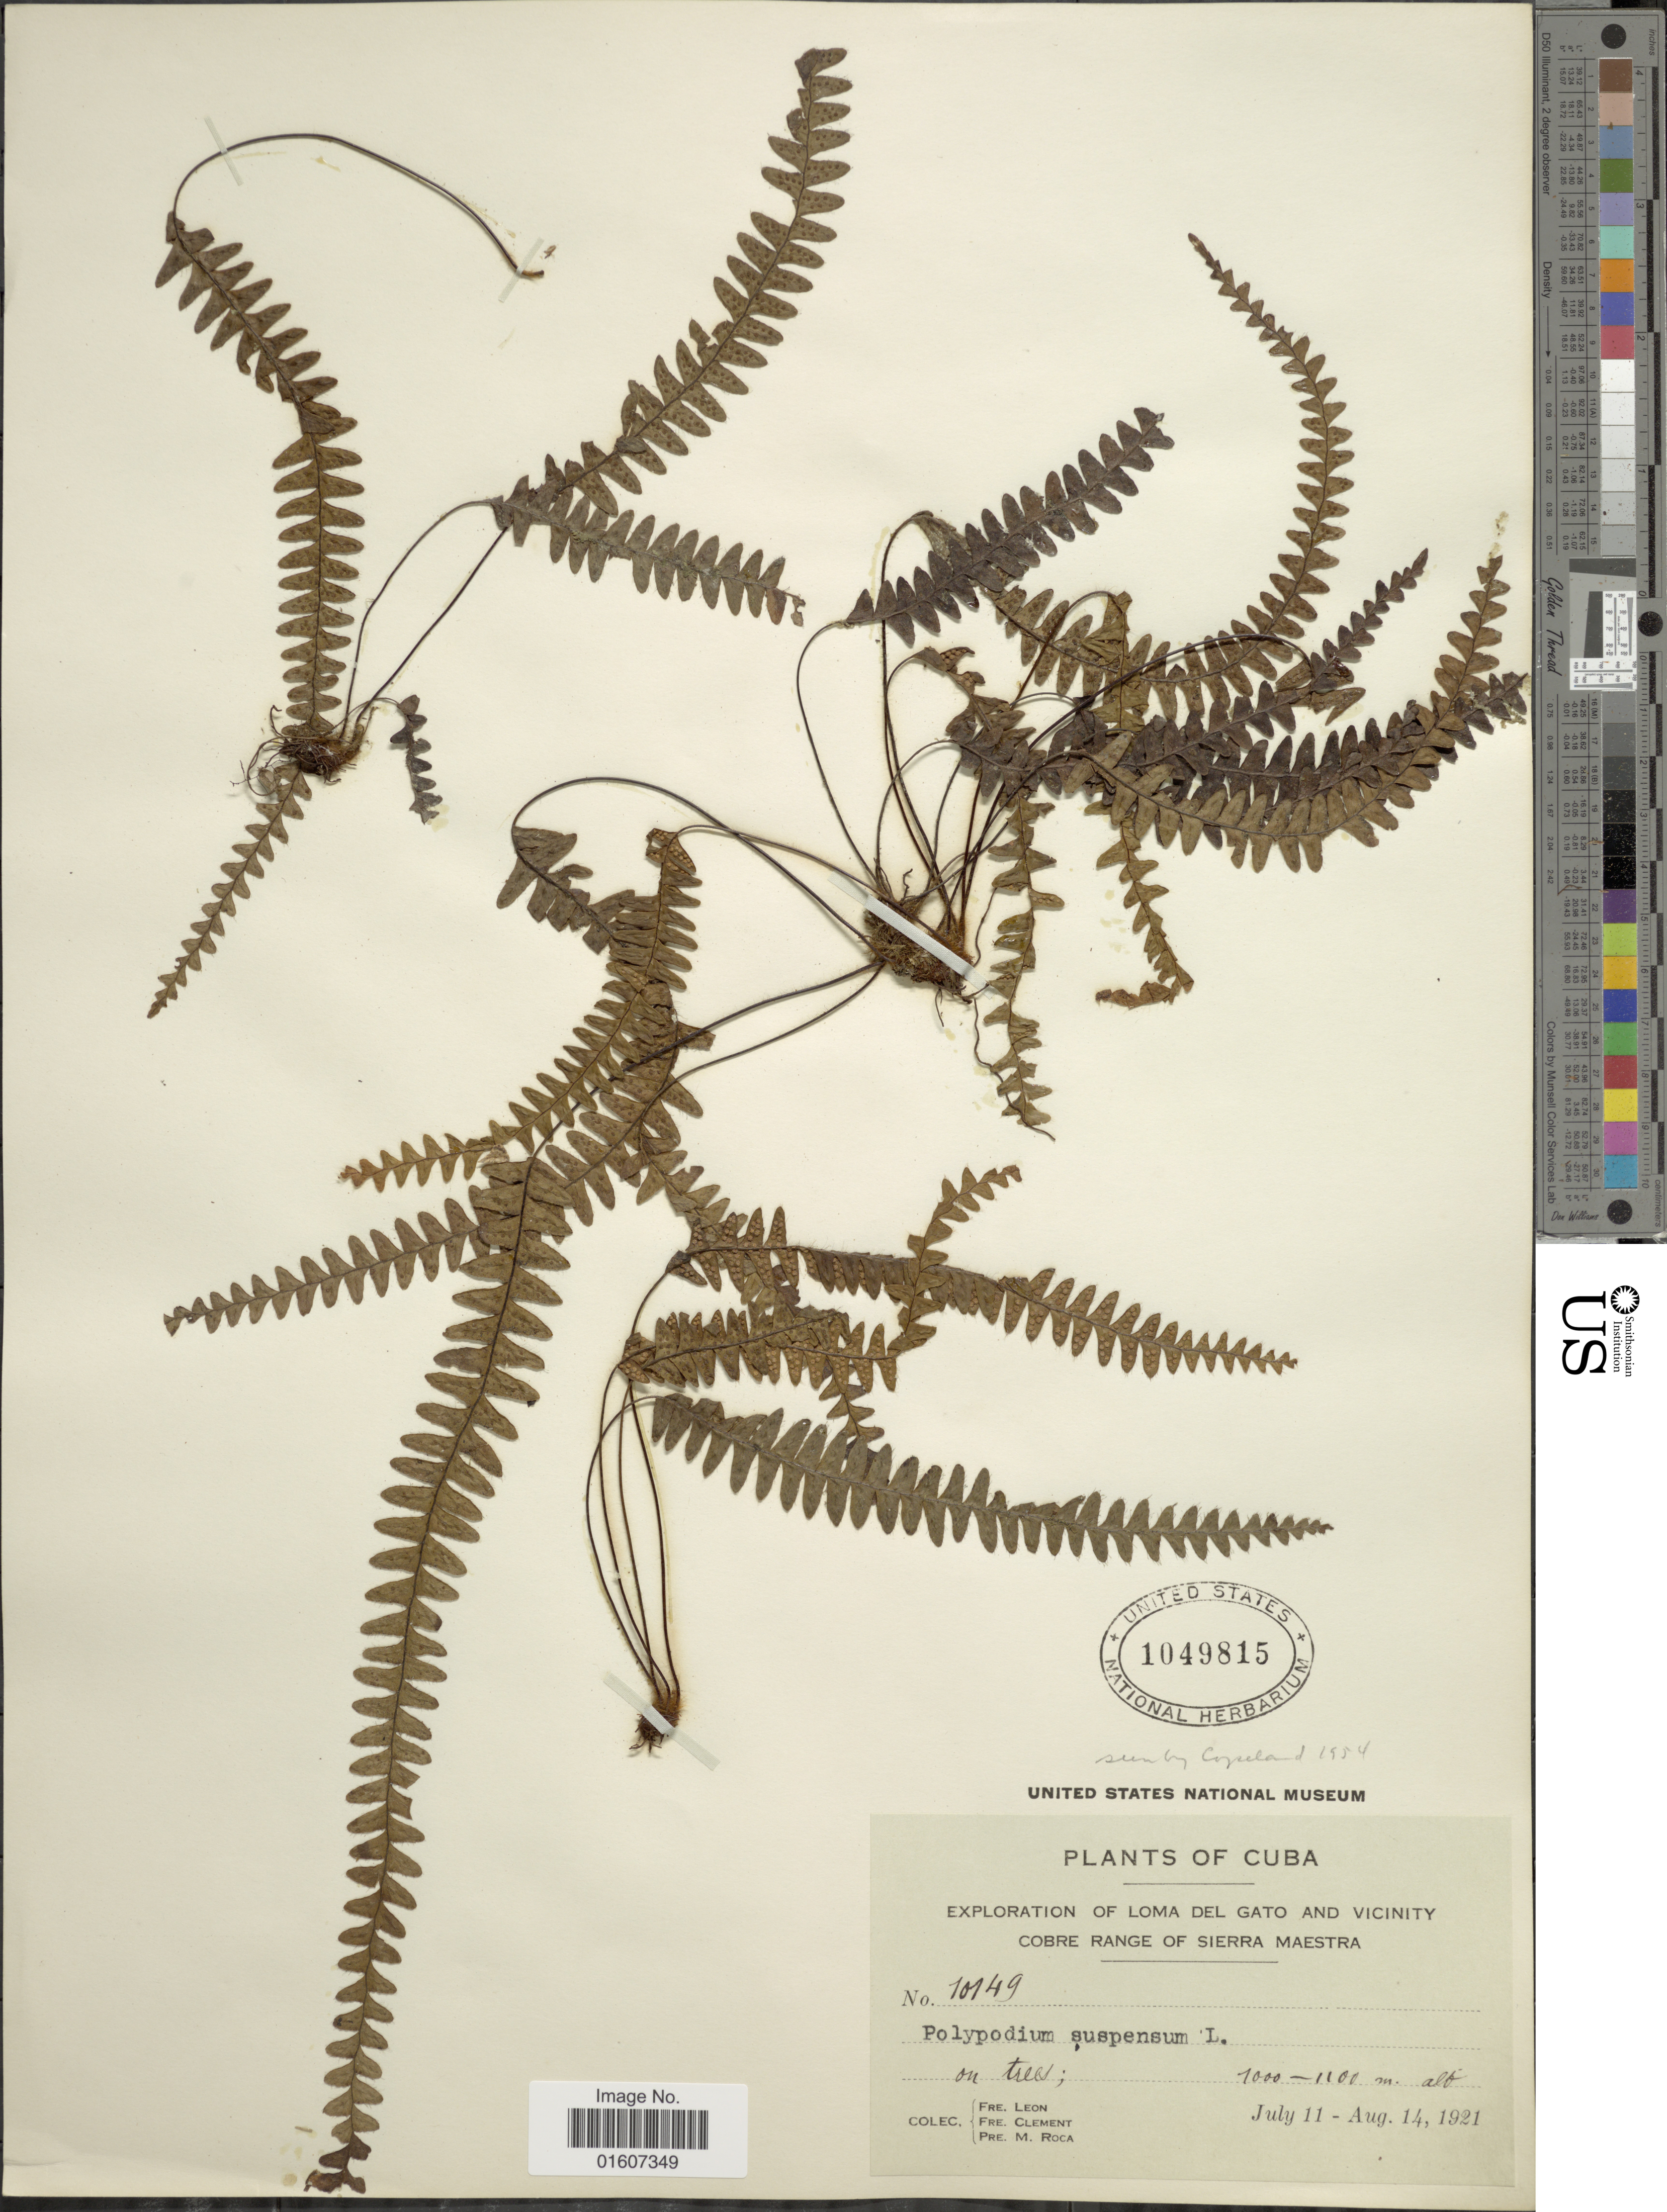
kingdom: Plantae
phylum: Tracheophyta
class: Polypodiopsida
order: Polypodiales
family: Polypodiaceae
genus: Terpsichore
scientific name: Terpsichore asplenifolia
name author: (L.) A.R. Sm.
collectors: Bro. León, B. Clement & M. Roca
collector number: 10149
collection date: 1921-07-11/1921-08-14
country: Cuba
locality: Loma del Gato and vicinity, Cobre Range of Sierra Maestra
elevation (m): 1000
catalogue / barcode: US 1049815